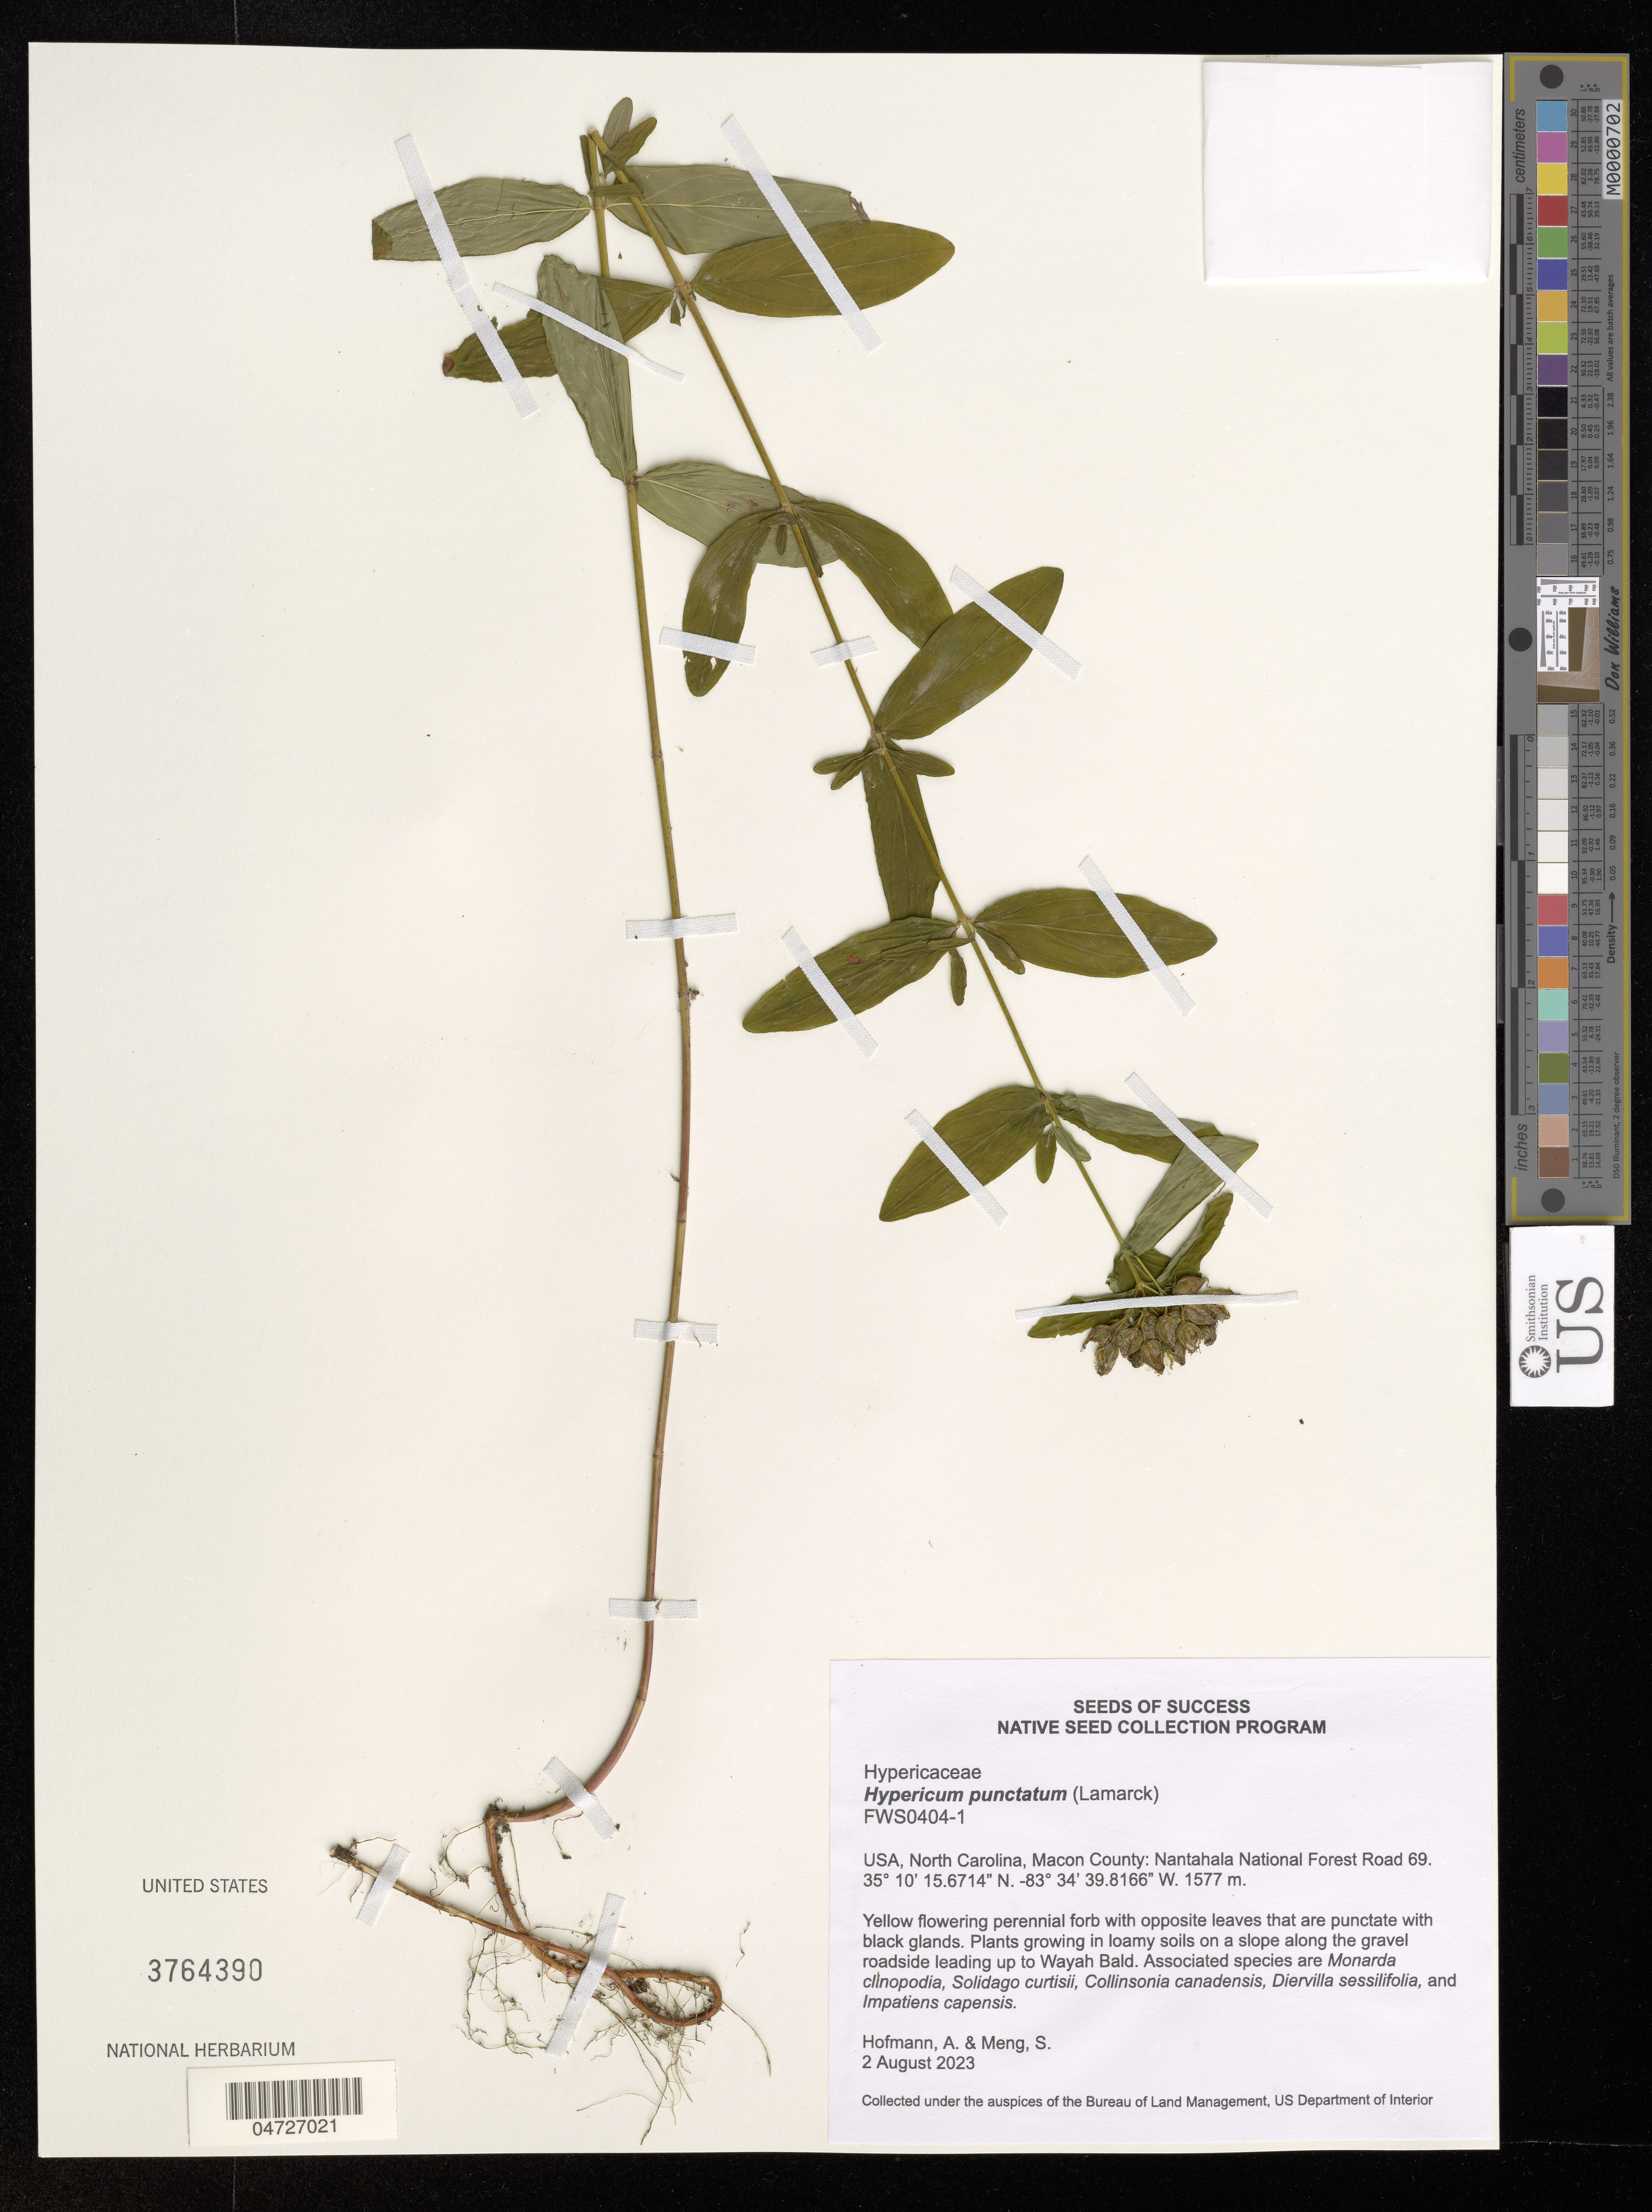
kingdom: Plantae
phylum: Tracheophyta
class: Magnoliopsida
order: Malpighiales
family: Hypericaceae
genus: Hypericum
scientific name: Hypericum punctatum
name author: Lam.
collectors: A. Hofmann & S. Meng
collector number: FWS0404-1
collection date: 2023-08-02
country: United States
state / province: North Carolina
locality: Macon County: Nantahala National Forest Road 69.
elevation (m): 1577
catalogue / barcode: US 3764390